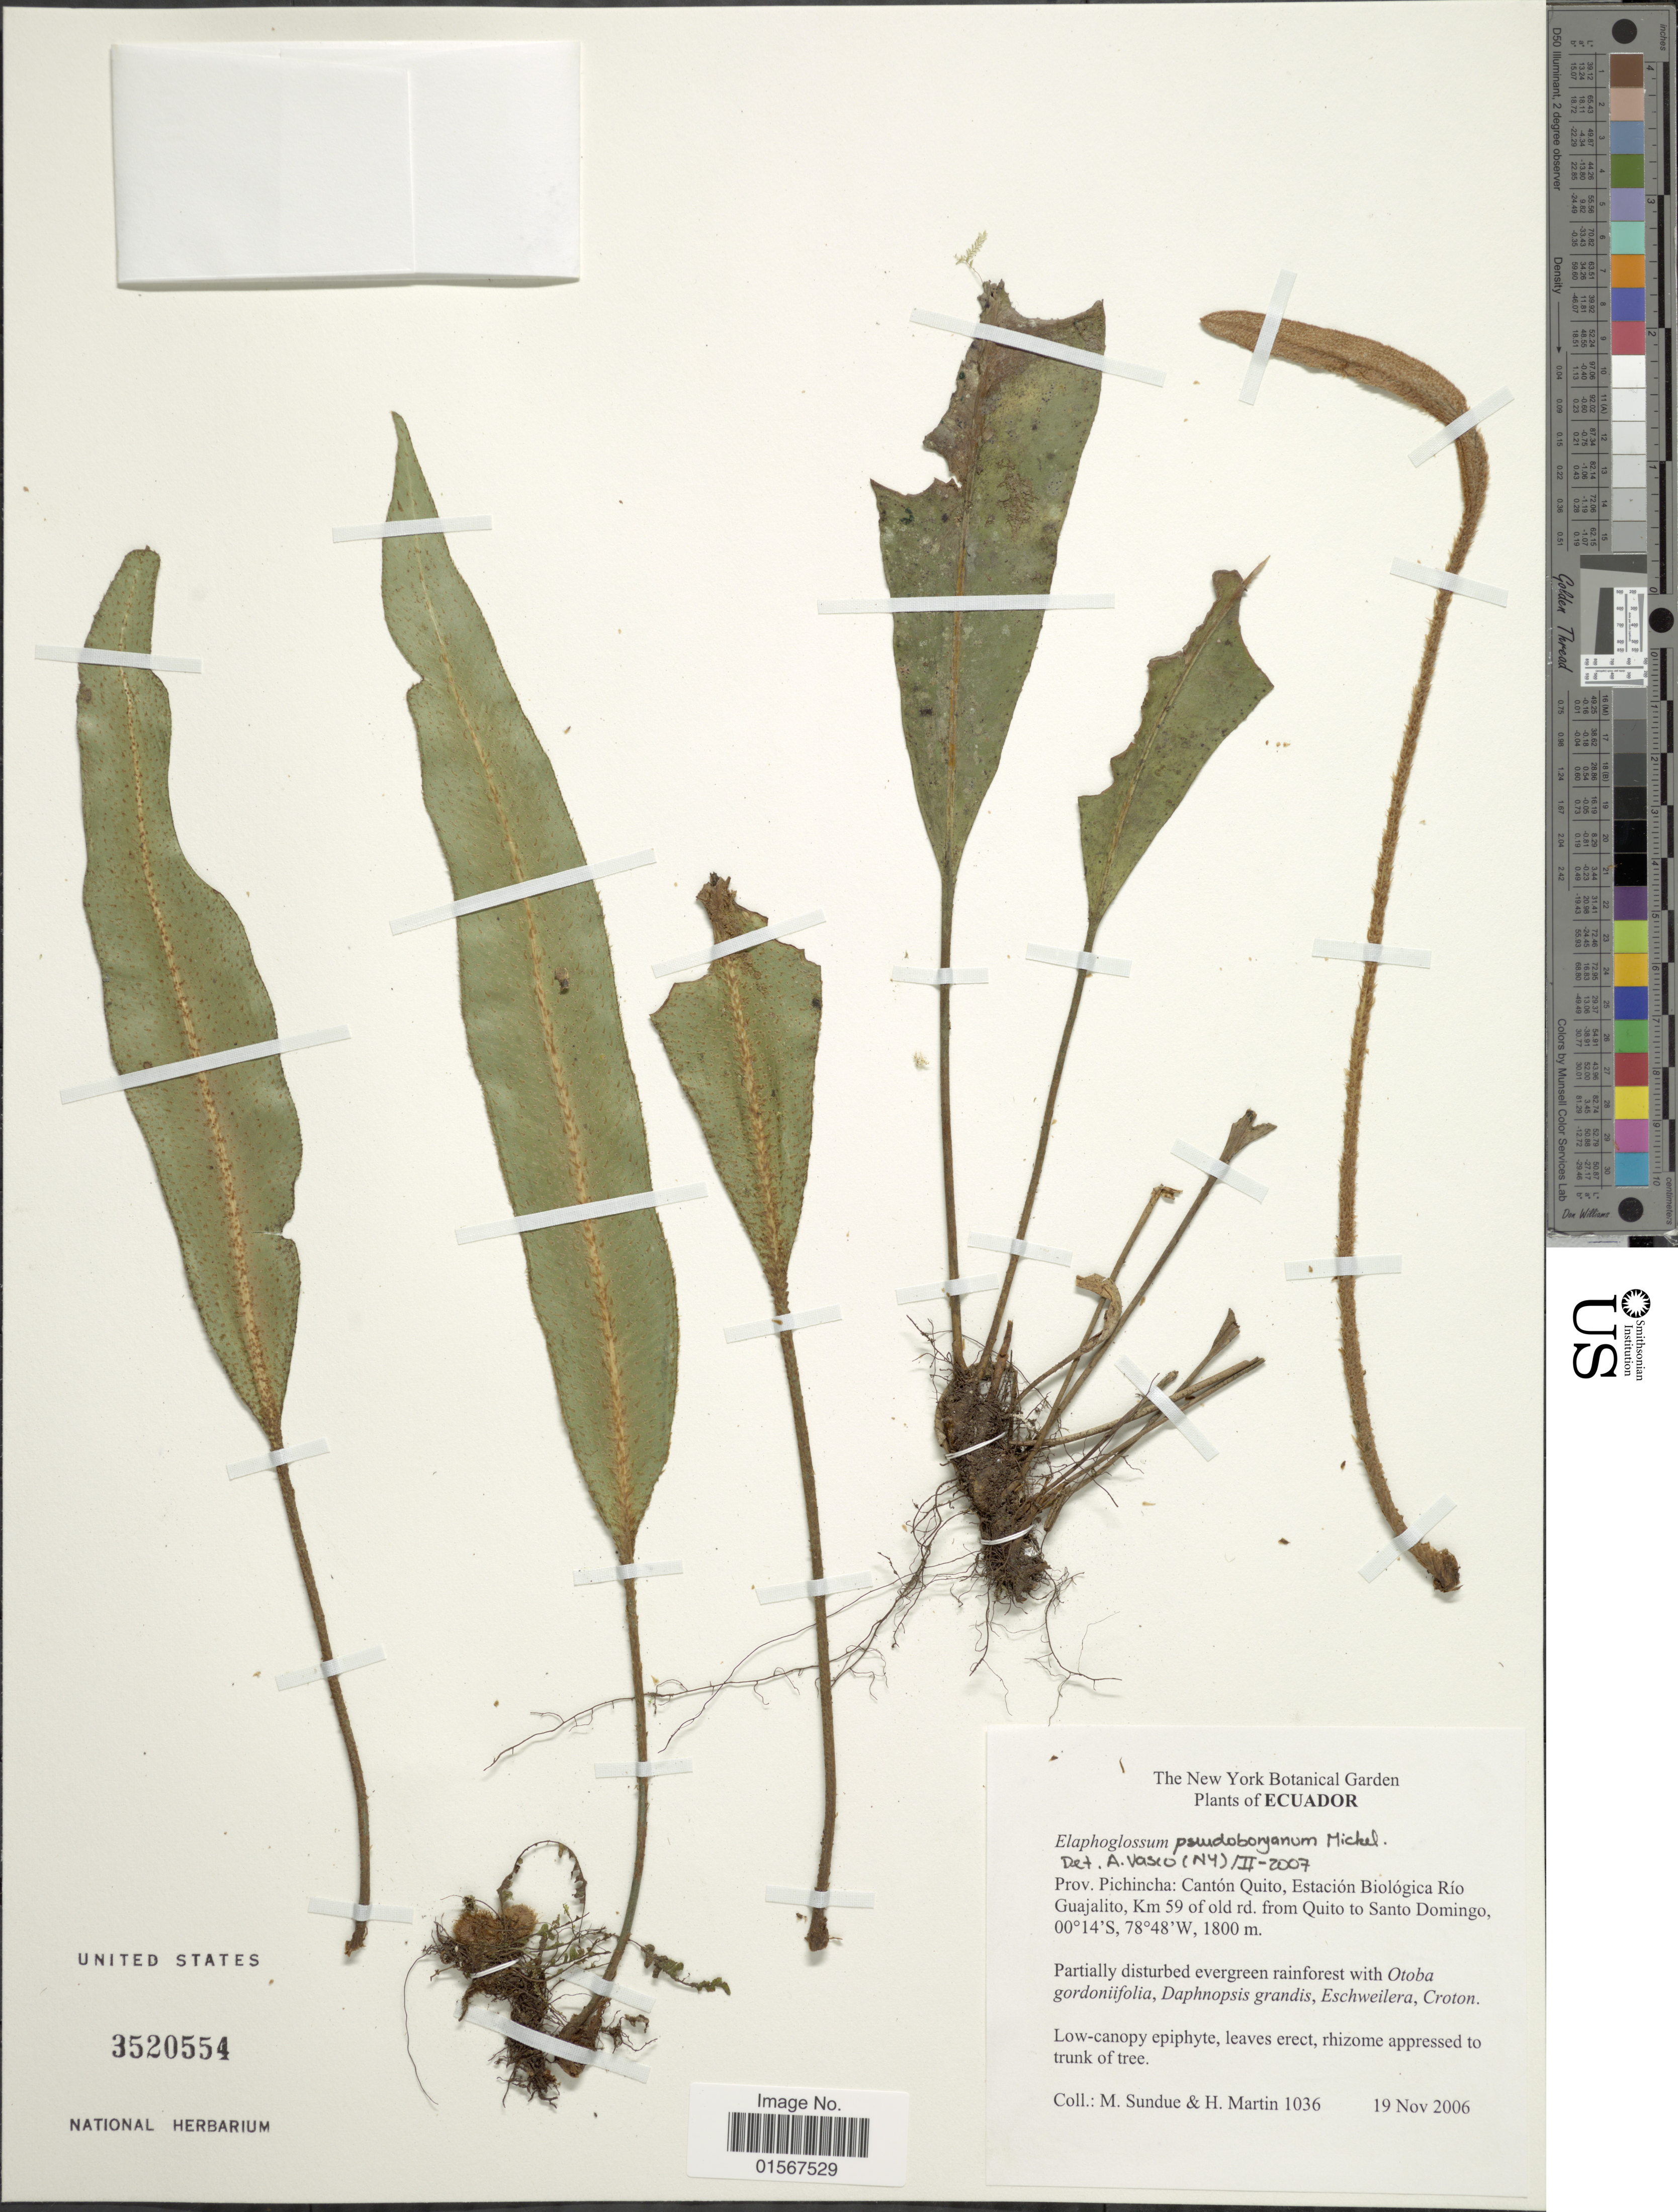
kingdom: Plantae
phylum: Tracheophyta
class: Polypodiopsida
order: Polypodiales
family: Dryopteridaceae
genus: Elaphoglossum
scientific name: Elaphoglossum pseudoboryanum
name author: Mickel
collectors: M. Sundue & H. Martin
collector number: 1036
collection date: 2006-11-19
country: Ecuador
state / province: Pichincha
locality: Ecuador, Prov. Pichincha: Cantón Quito, Estación Biológica Río Guajalito, Km 59 of old rd. from Quito to Santo Domingo.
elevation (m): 1800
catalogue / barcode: US 3520554